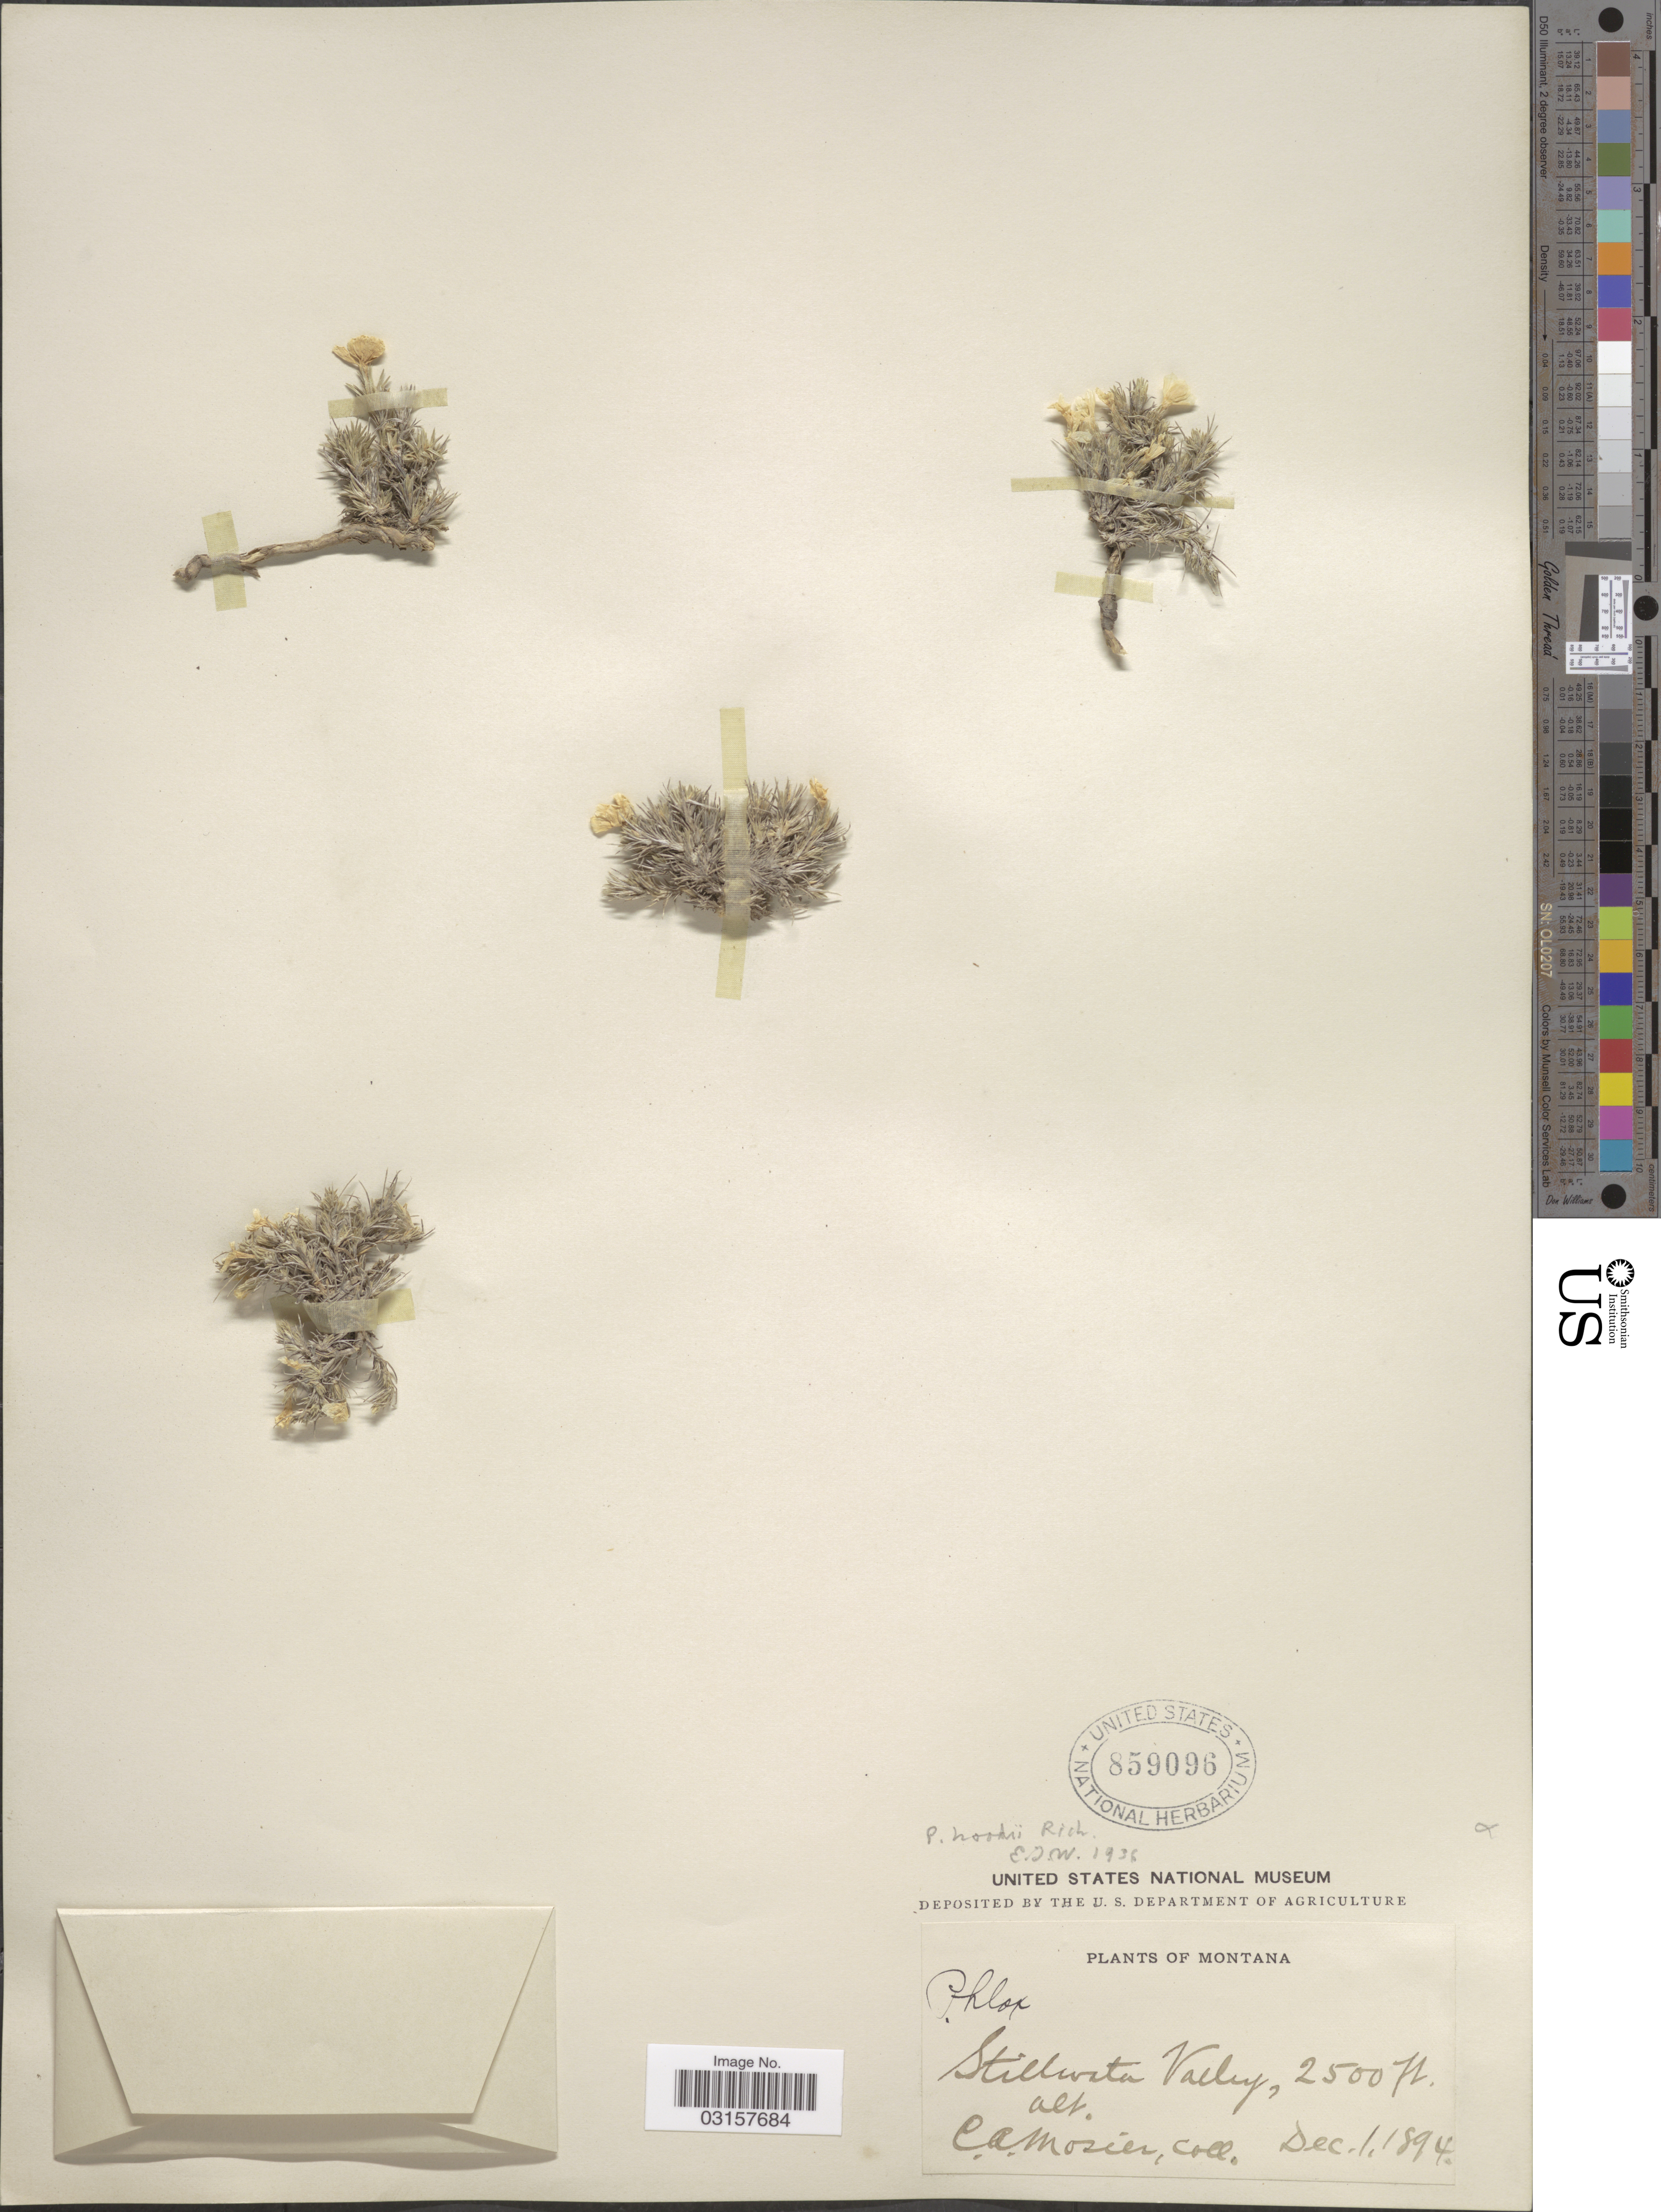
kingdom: Plantae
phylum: Tracheophyta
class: Magnoliopsida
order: Ericales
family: Polemoniaceae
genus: Phlox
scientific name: Phlox hoodii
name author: Richardson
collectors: C. A. Mosier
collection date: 1894-12-01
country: United States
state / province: Montana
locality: Stillwater Valley.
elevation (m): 762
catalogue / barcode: US 859096